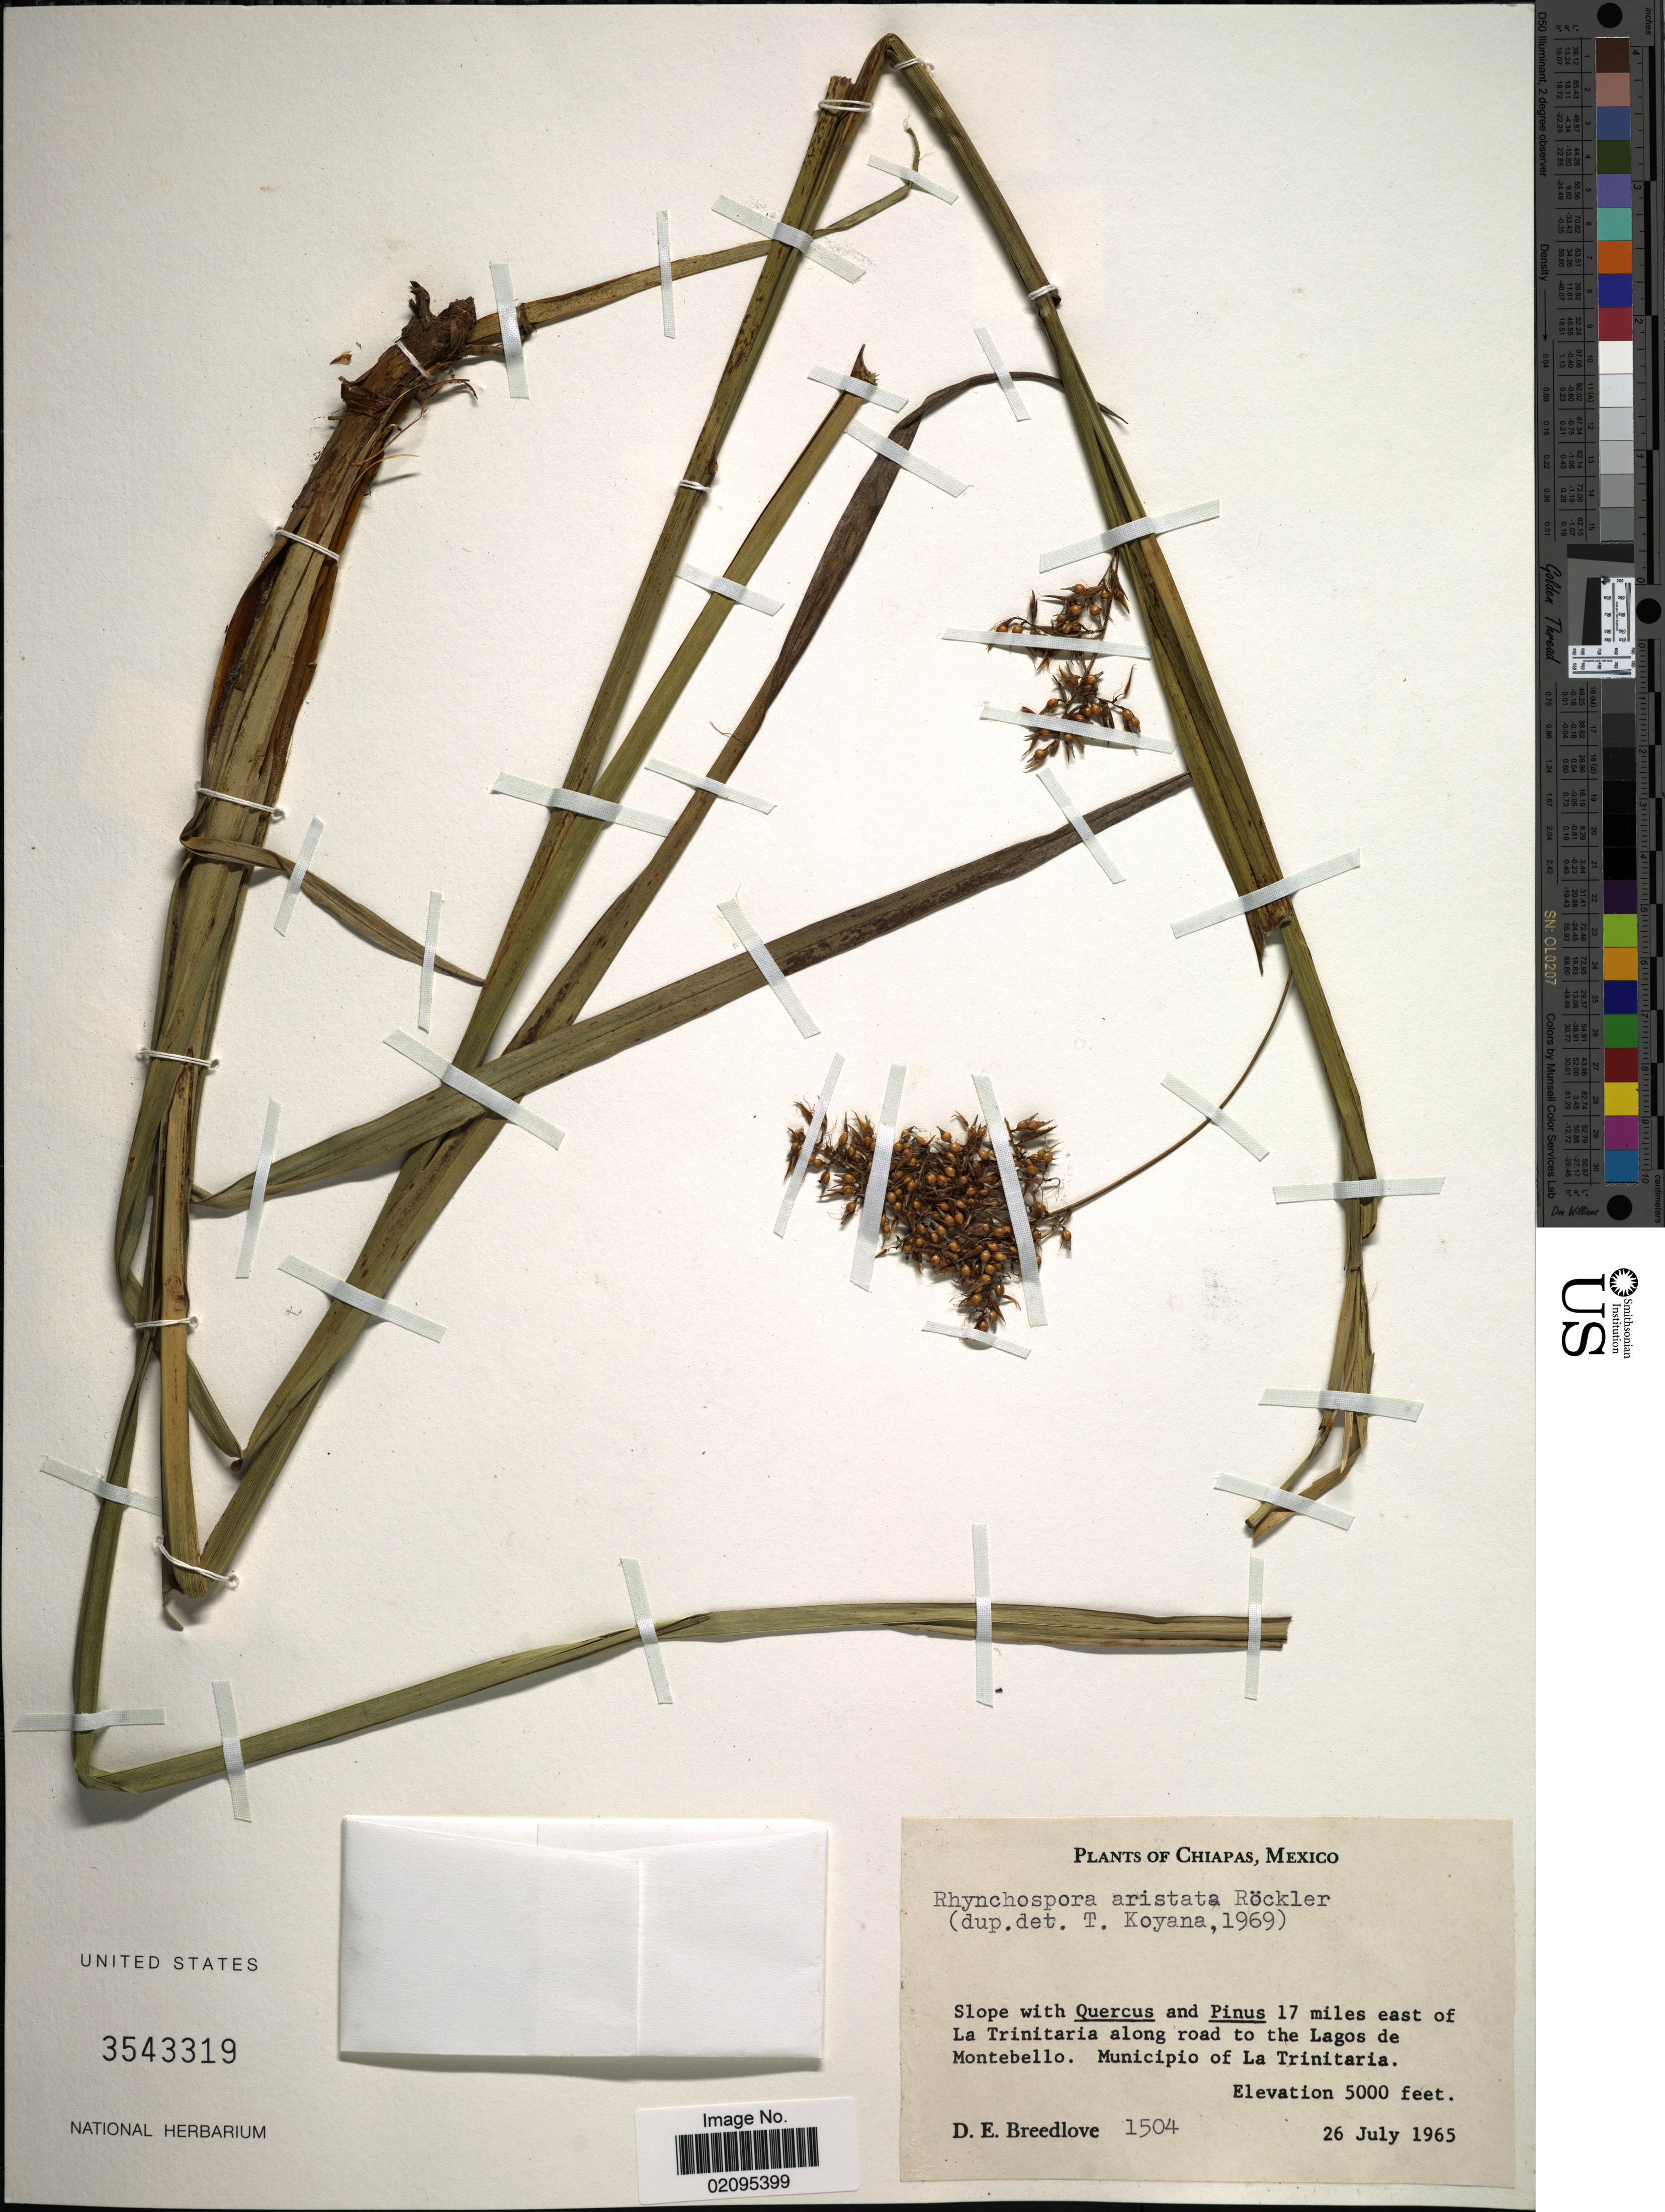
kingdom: Plantae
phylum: Tracheophyta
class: Liliopsida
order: Poales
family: Cyperaceae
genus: Rhynchospora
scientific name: Rhynchospora aristata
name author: Boeckeler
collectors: D. E. Breedlove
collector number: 1504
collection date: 1965-07-26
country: Mexico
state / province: Chiapas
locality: Slope 17 miles east of La Trinitaria along road to the Lagos e Montebello, Municipio of La Trinitaria.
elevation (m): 1524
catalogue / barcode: US 3543319